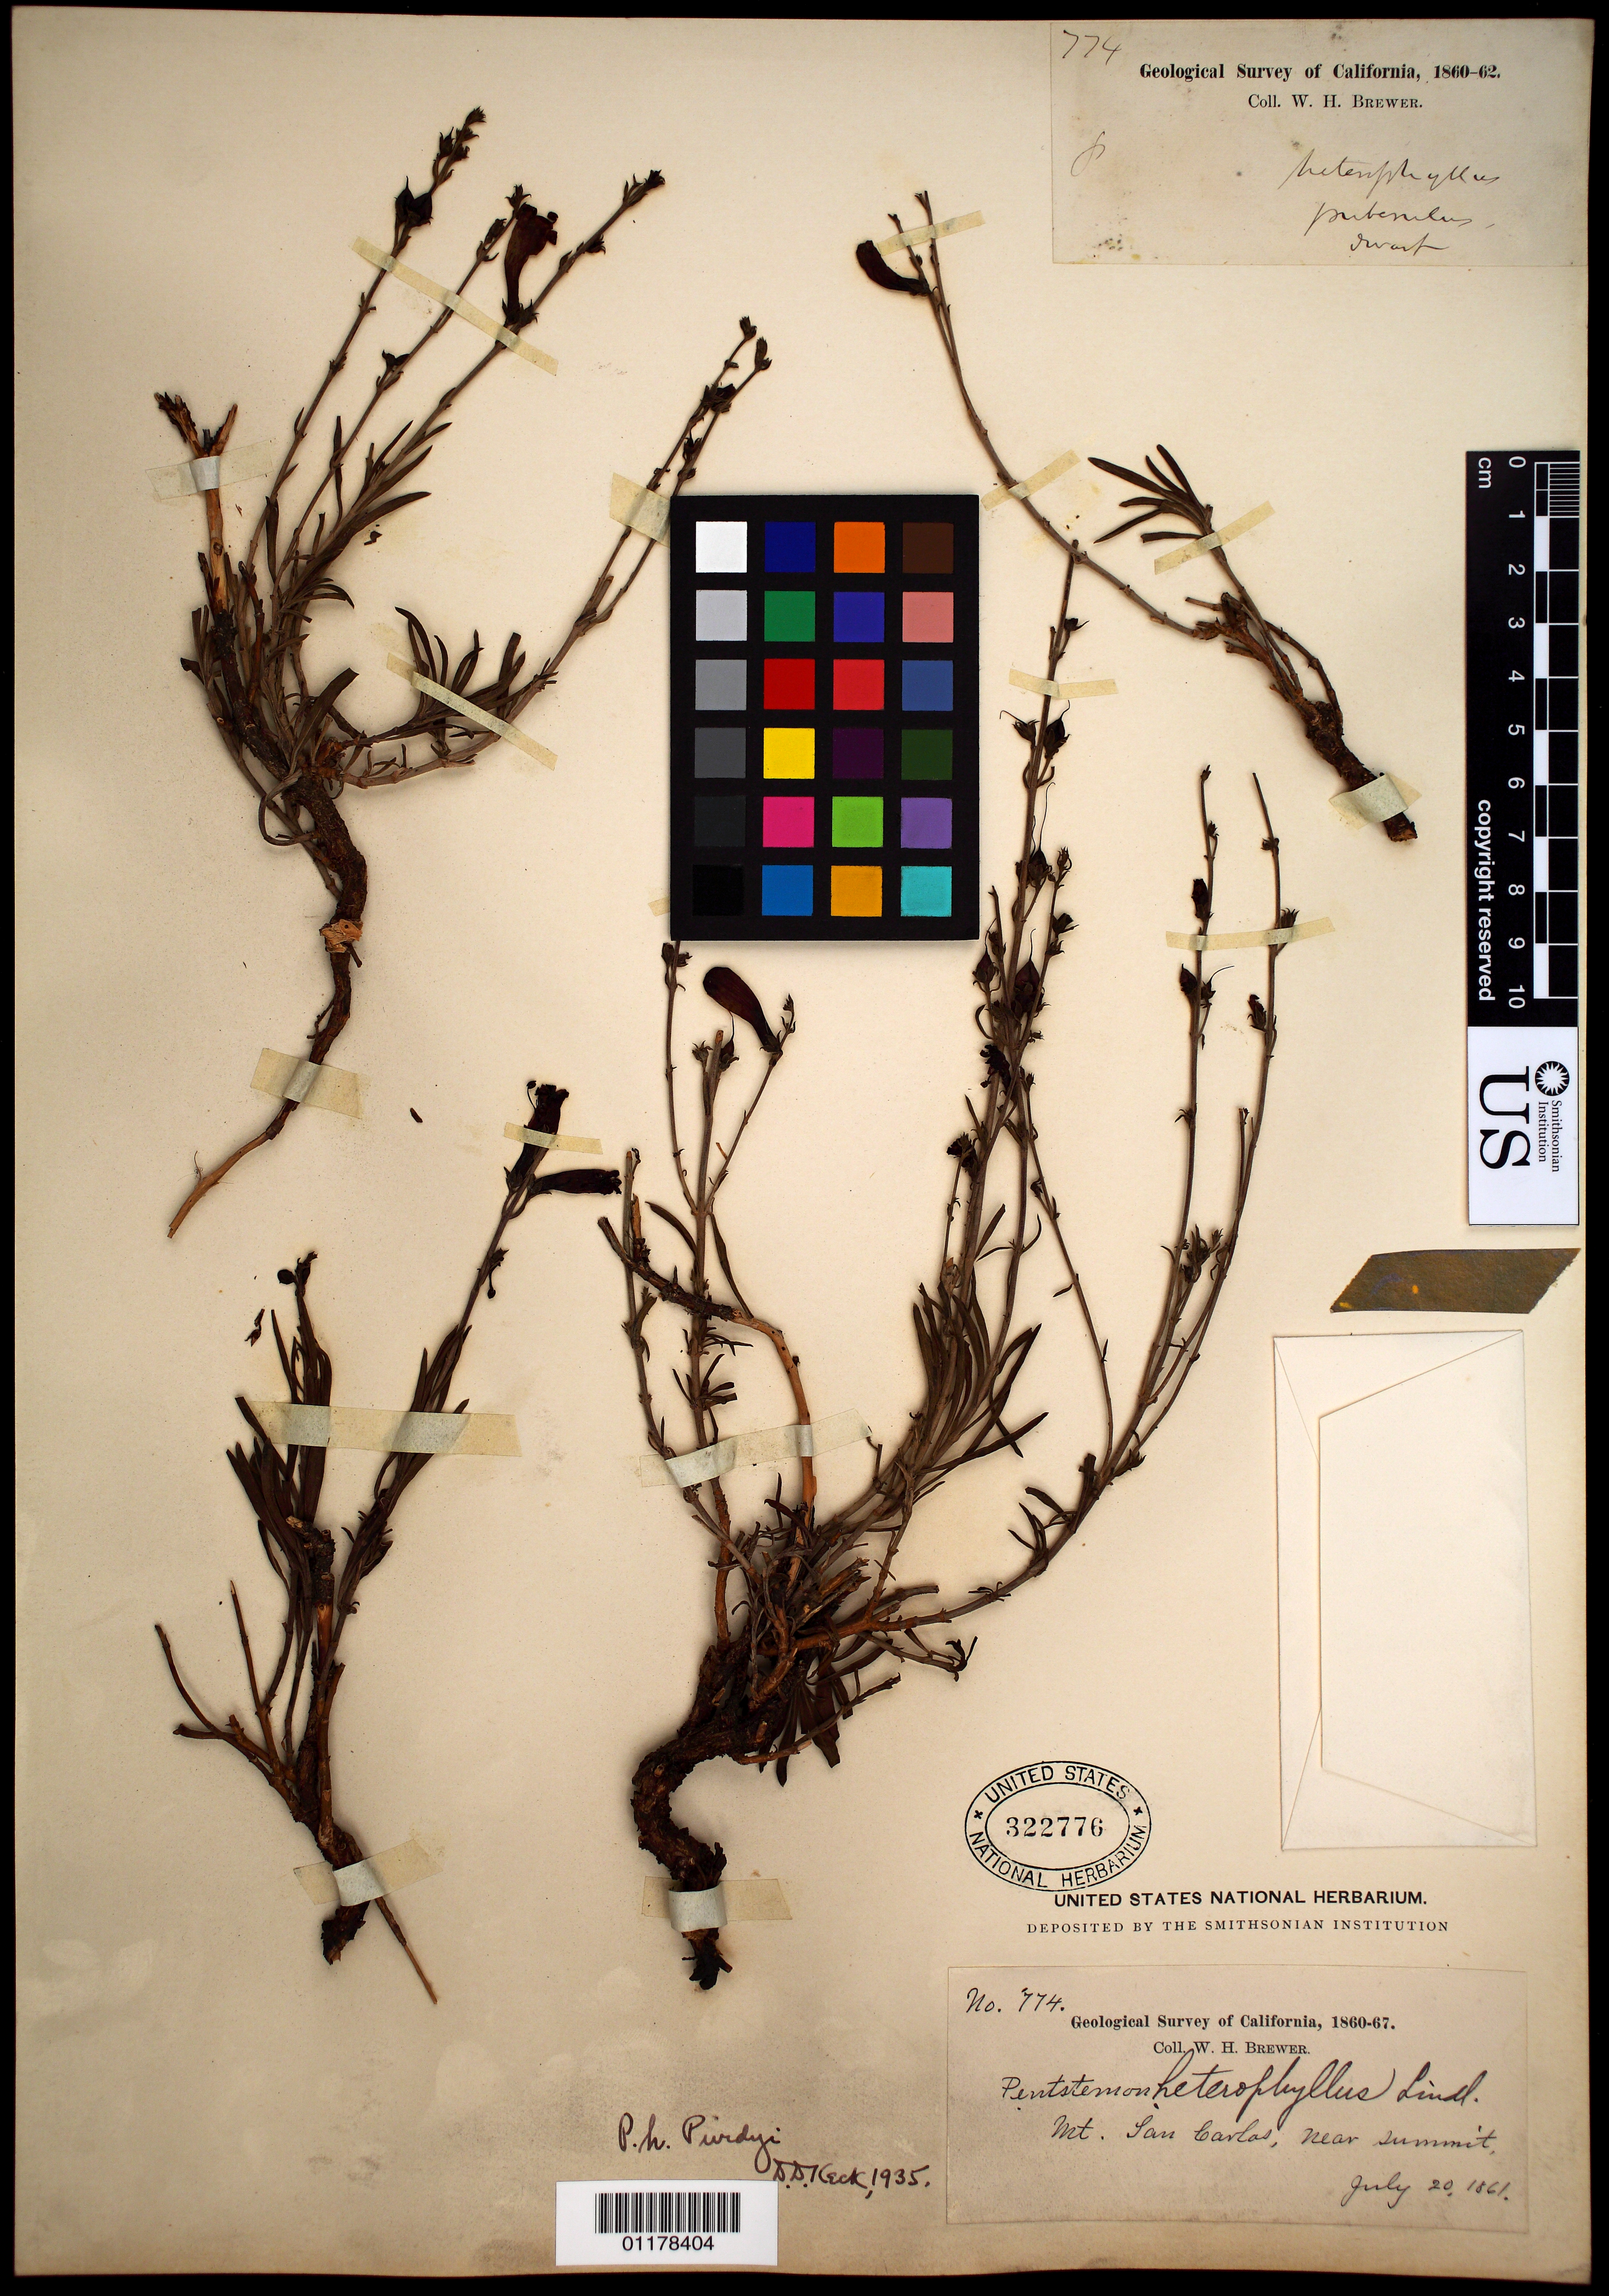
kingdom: Plantae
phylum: Tracheophyta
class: Magnoliopsida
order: Lamiales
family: Plantaginaceae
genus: Penstemon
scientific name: Penstemon heterophyllus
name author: Lindl.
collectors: W. H. Brewer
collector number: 774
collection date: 1861-07-20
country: United States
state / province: California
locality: Mt. San Carlos, near Summit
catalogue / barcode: US 322776